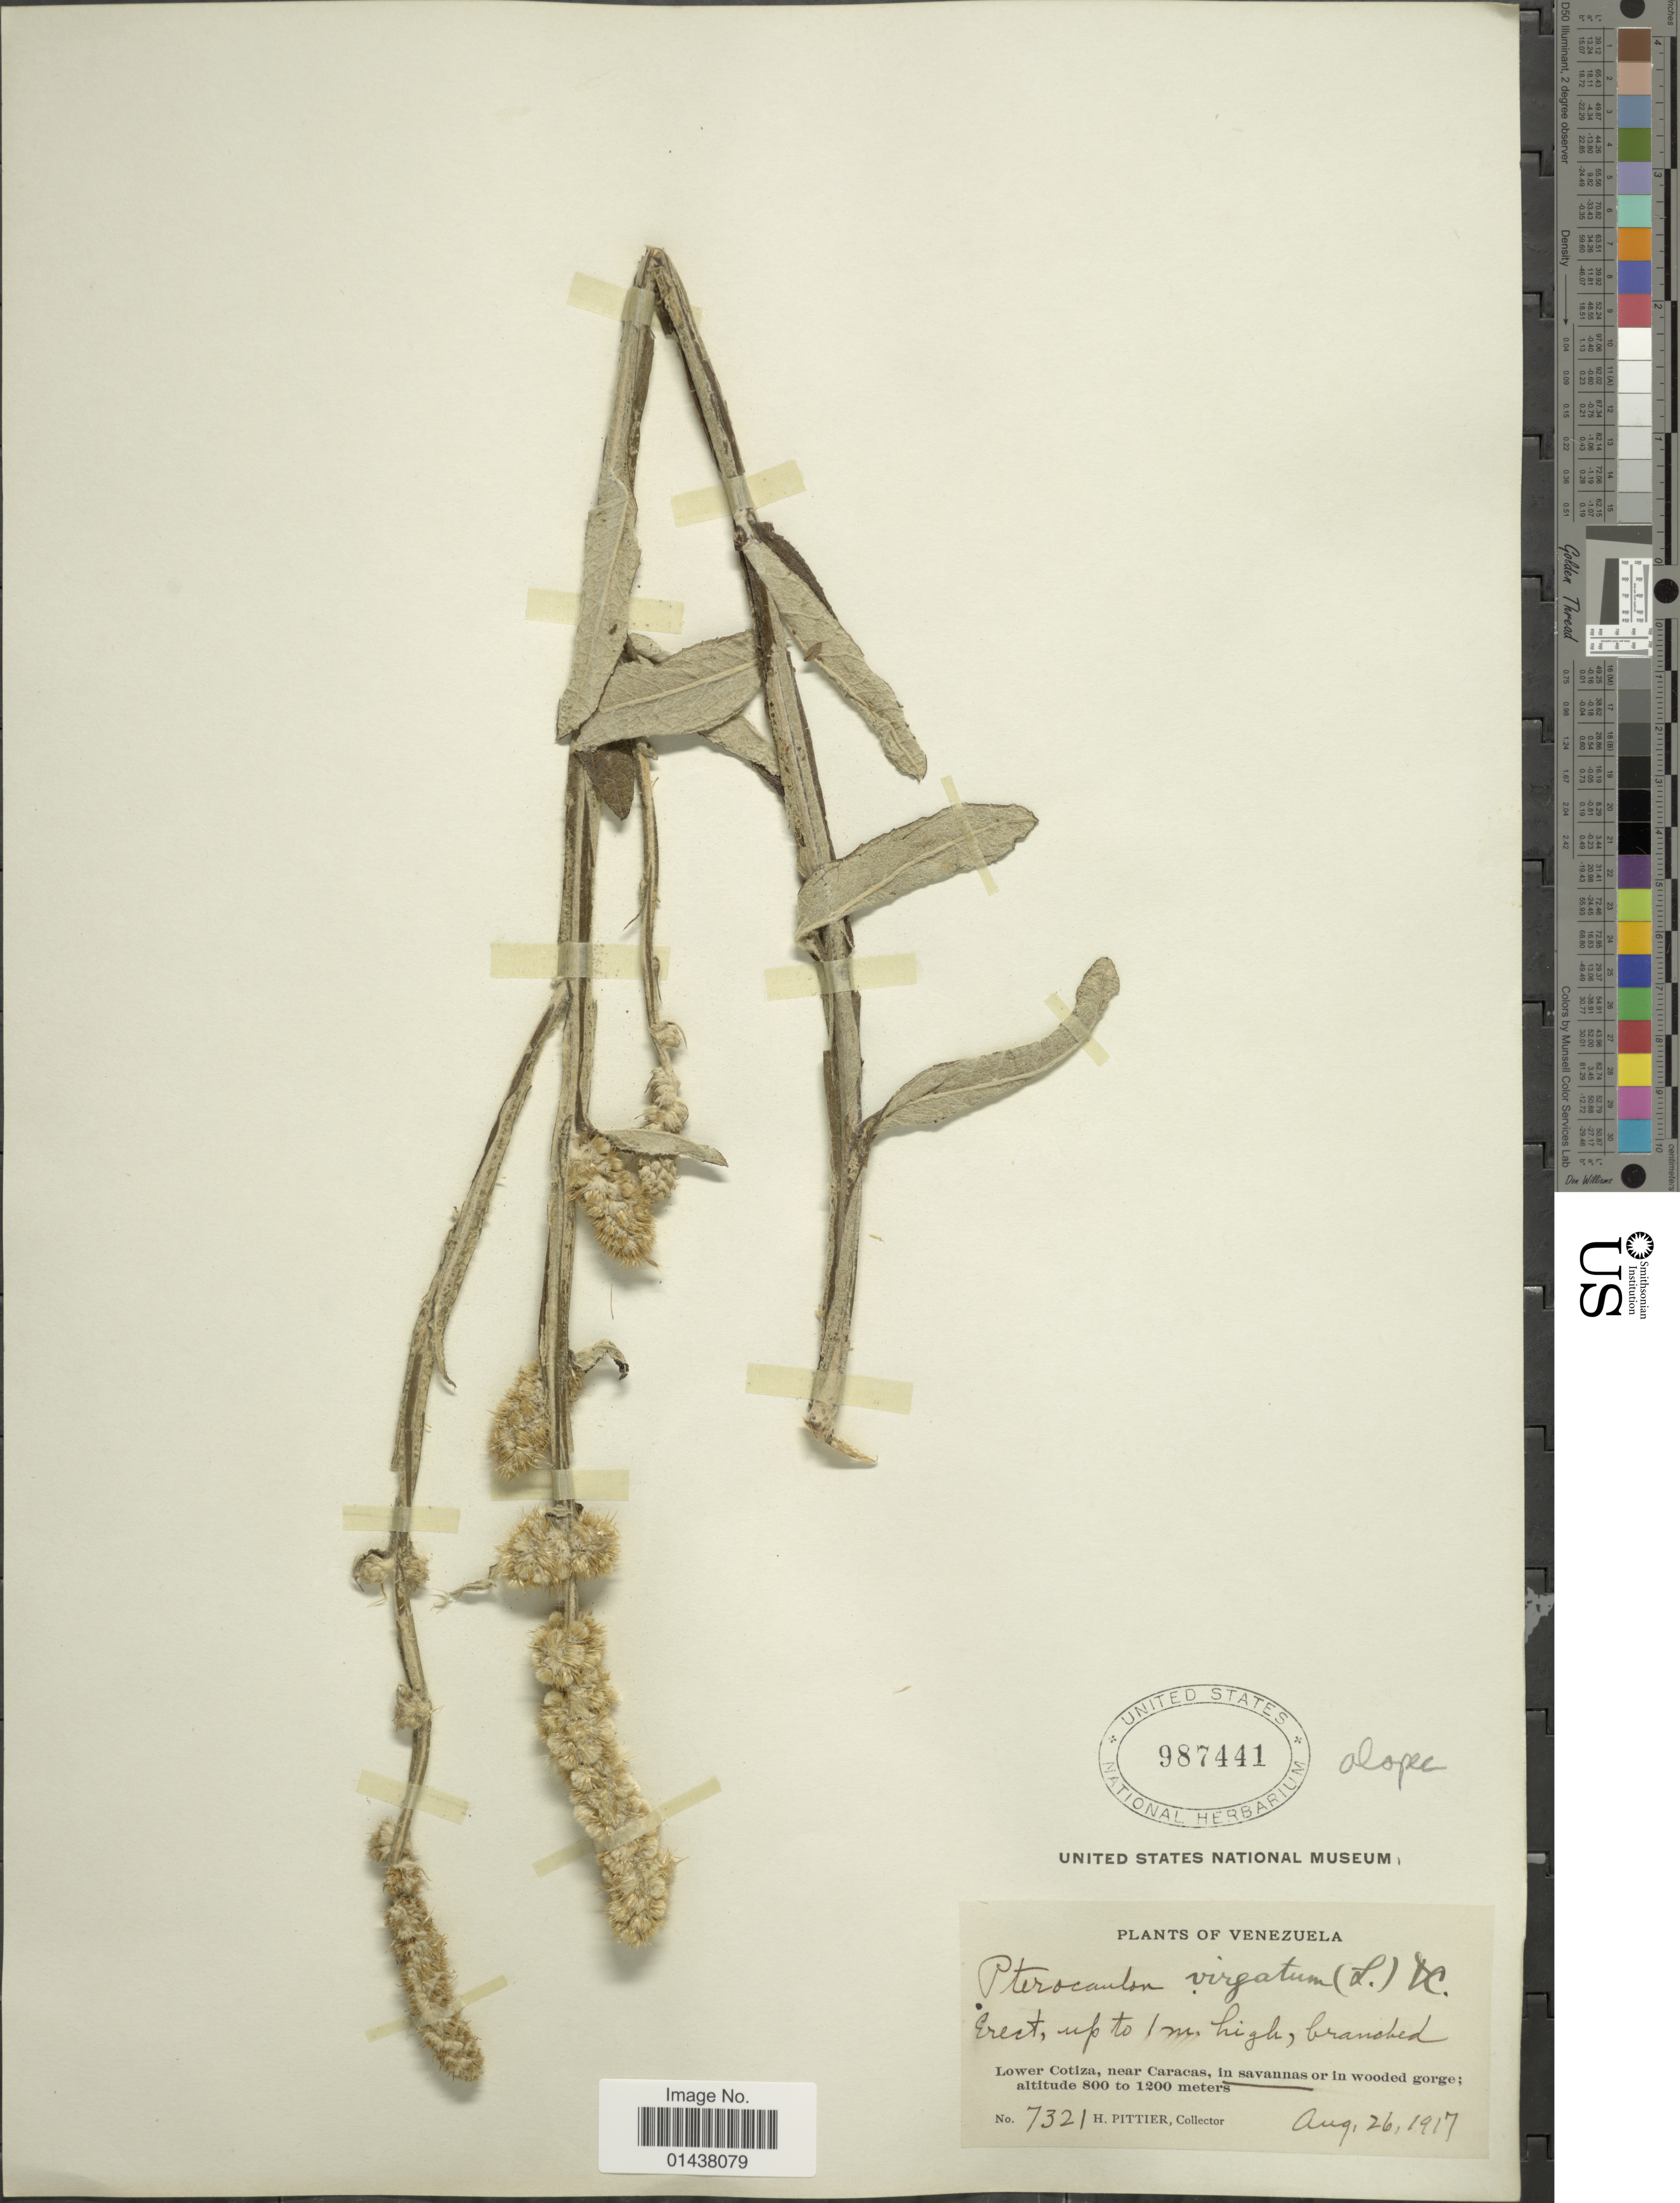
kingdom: Plantae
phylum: Tracheophyta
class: Magnoliopsida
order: Asterales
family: Asteraceae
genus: Pterocaulon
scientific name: Pterocaulon alopecuroides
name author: (Lam.) DC.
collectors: H. F. Pittier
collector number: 7321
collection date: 1917-08-26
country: Venezuela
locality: Lower Cotiza, near Caracas, in savannas or in wooded gorge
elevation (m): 800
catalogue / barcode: US 987441